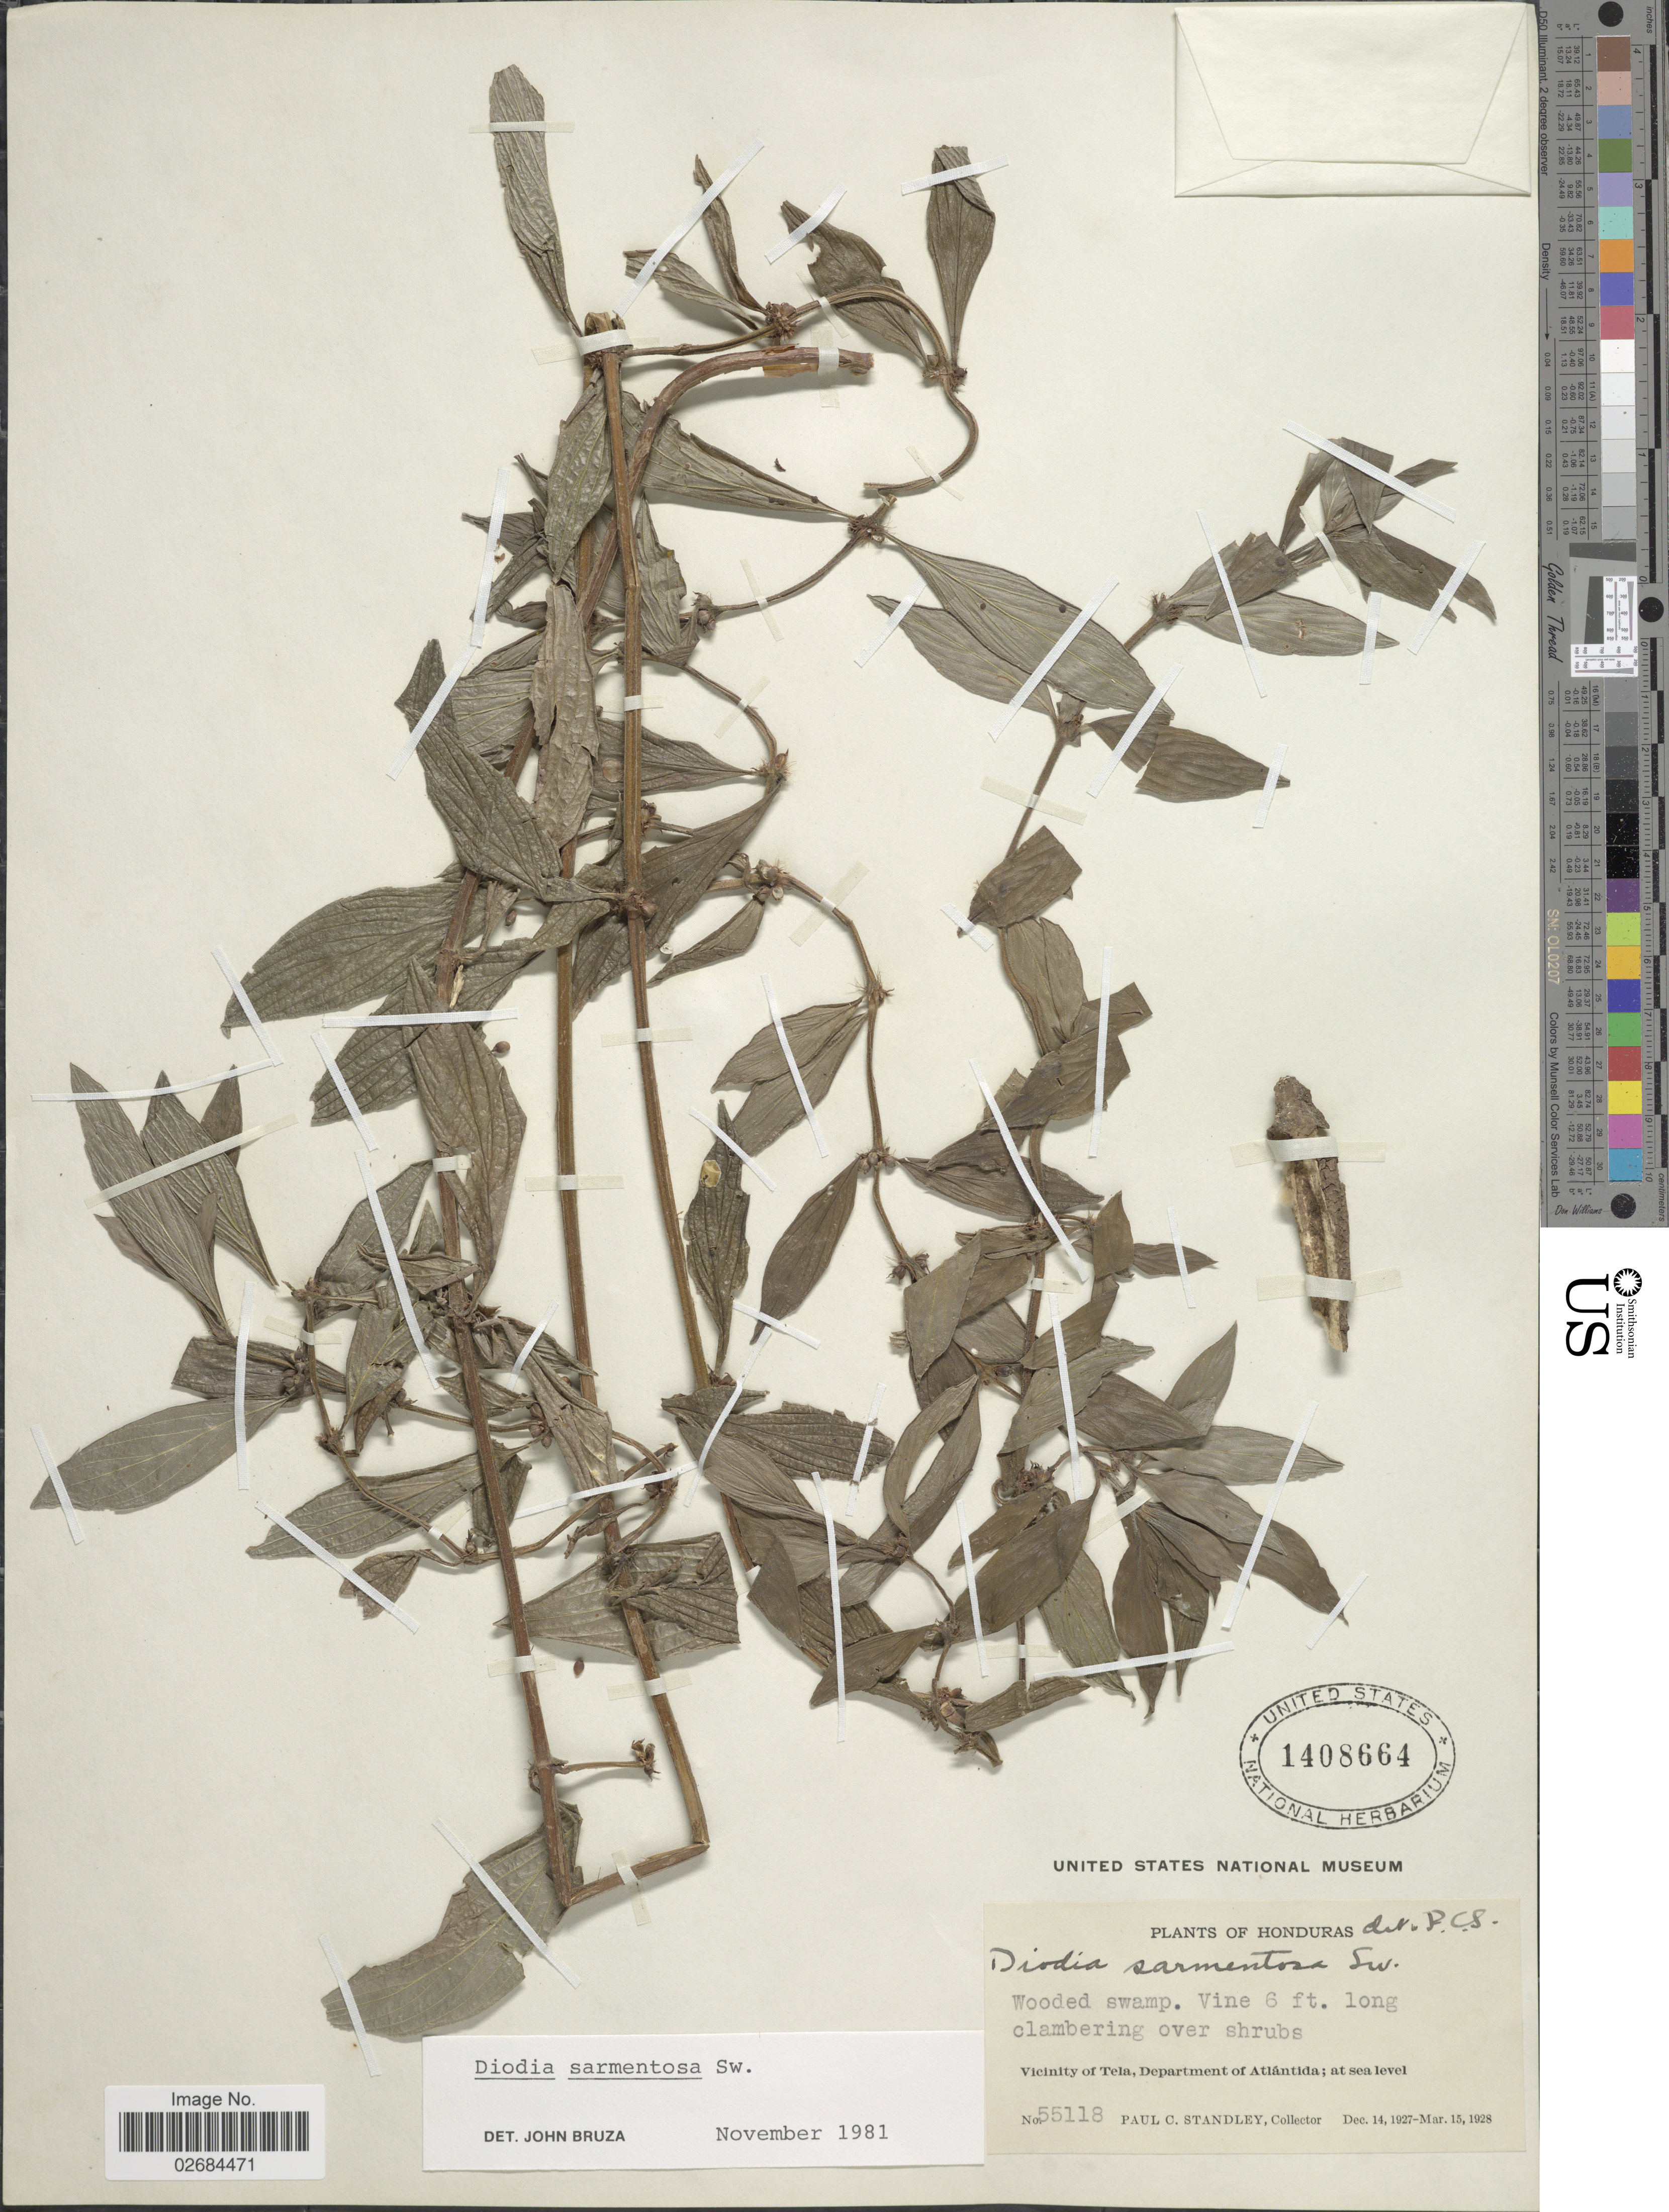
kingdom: Plantae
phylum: Tracheophyta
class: Magnoliopsida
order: Gentianales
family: Rubiaceae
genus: Diodia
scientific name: Diodia sarmentosa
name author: Sw.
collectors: P. C. Standley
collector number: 55118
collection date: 1927-12-14/1928-03-15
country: Honduras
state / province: Atlántida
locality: Vicinity of Tela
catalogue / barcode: US 1408664